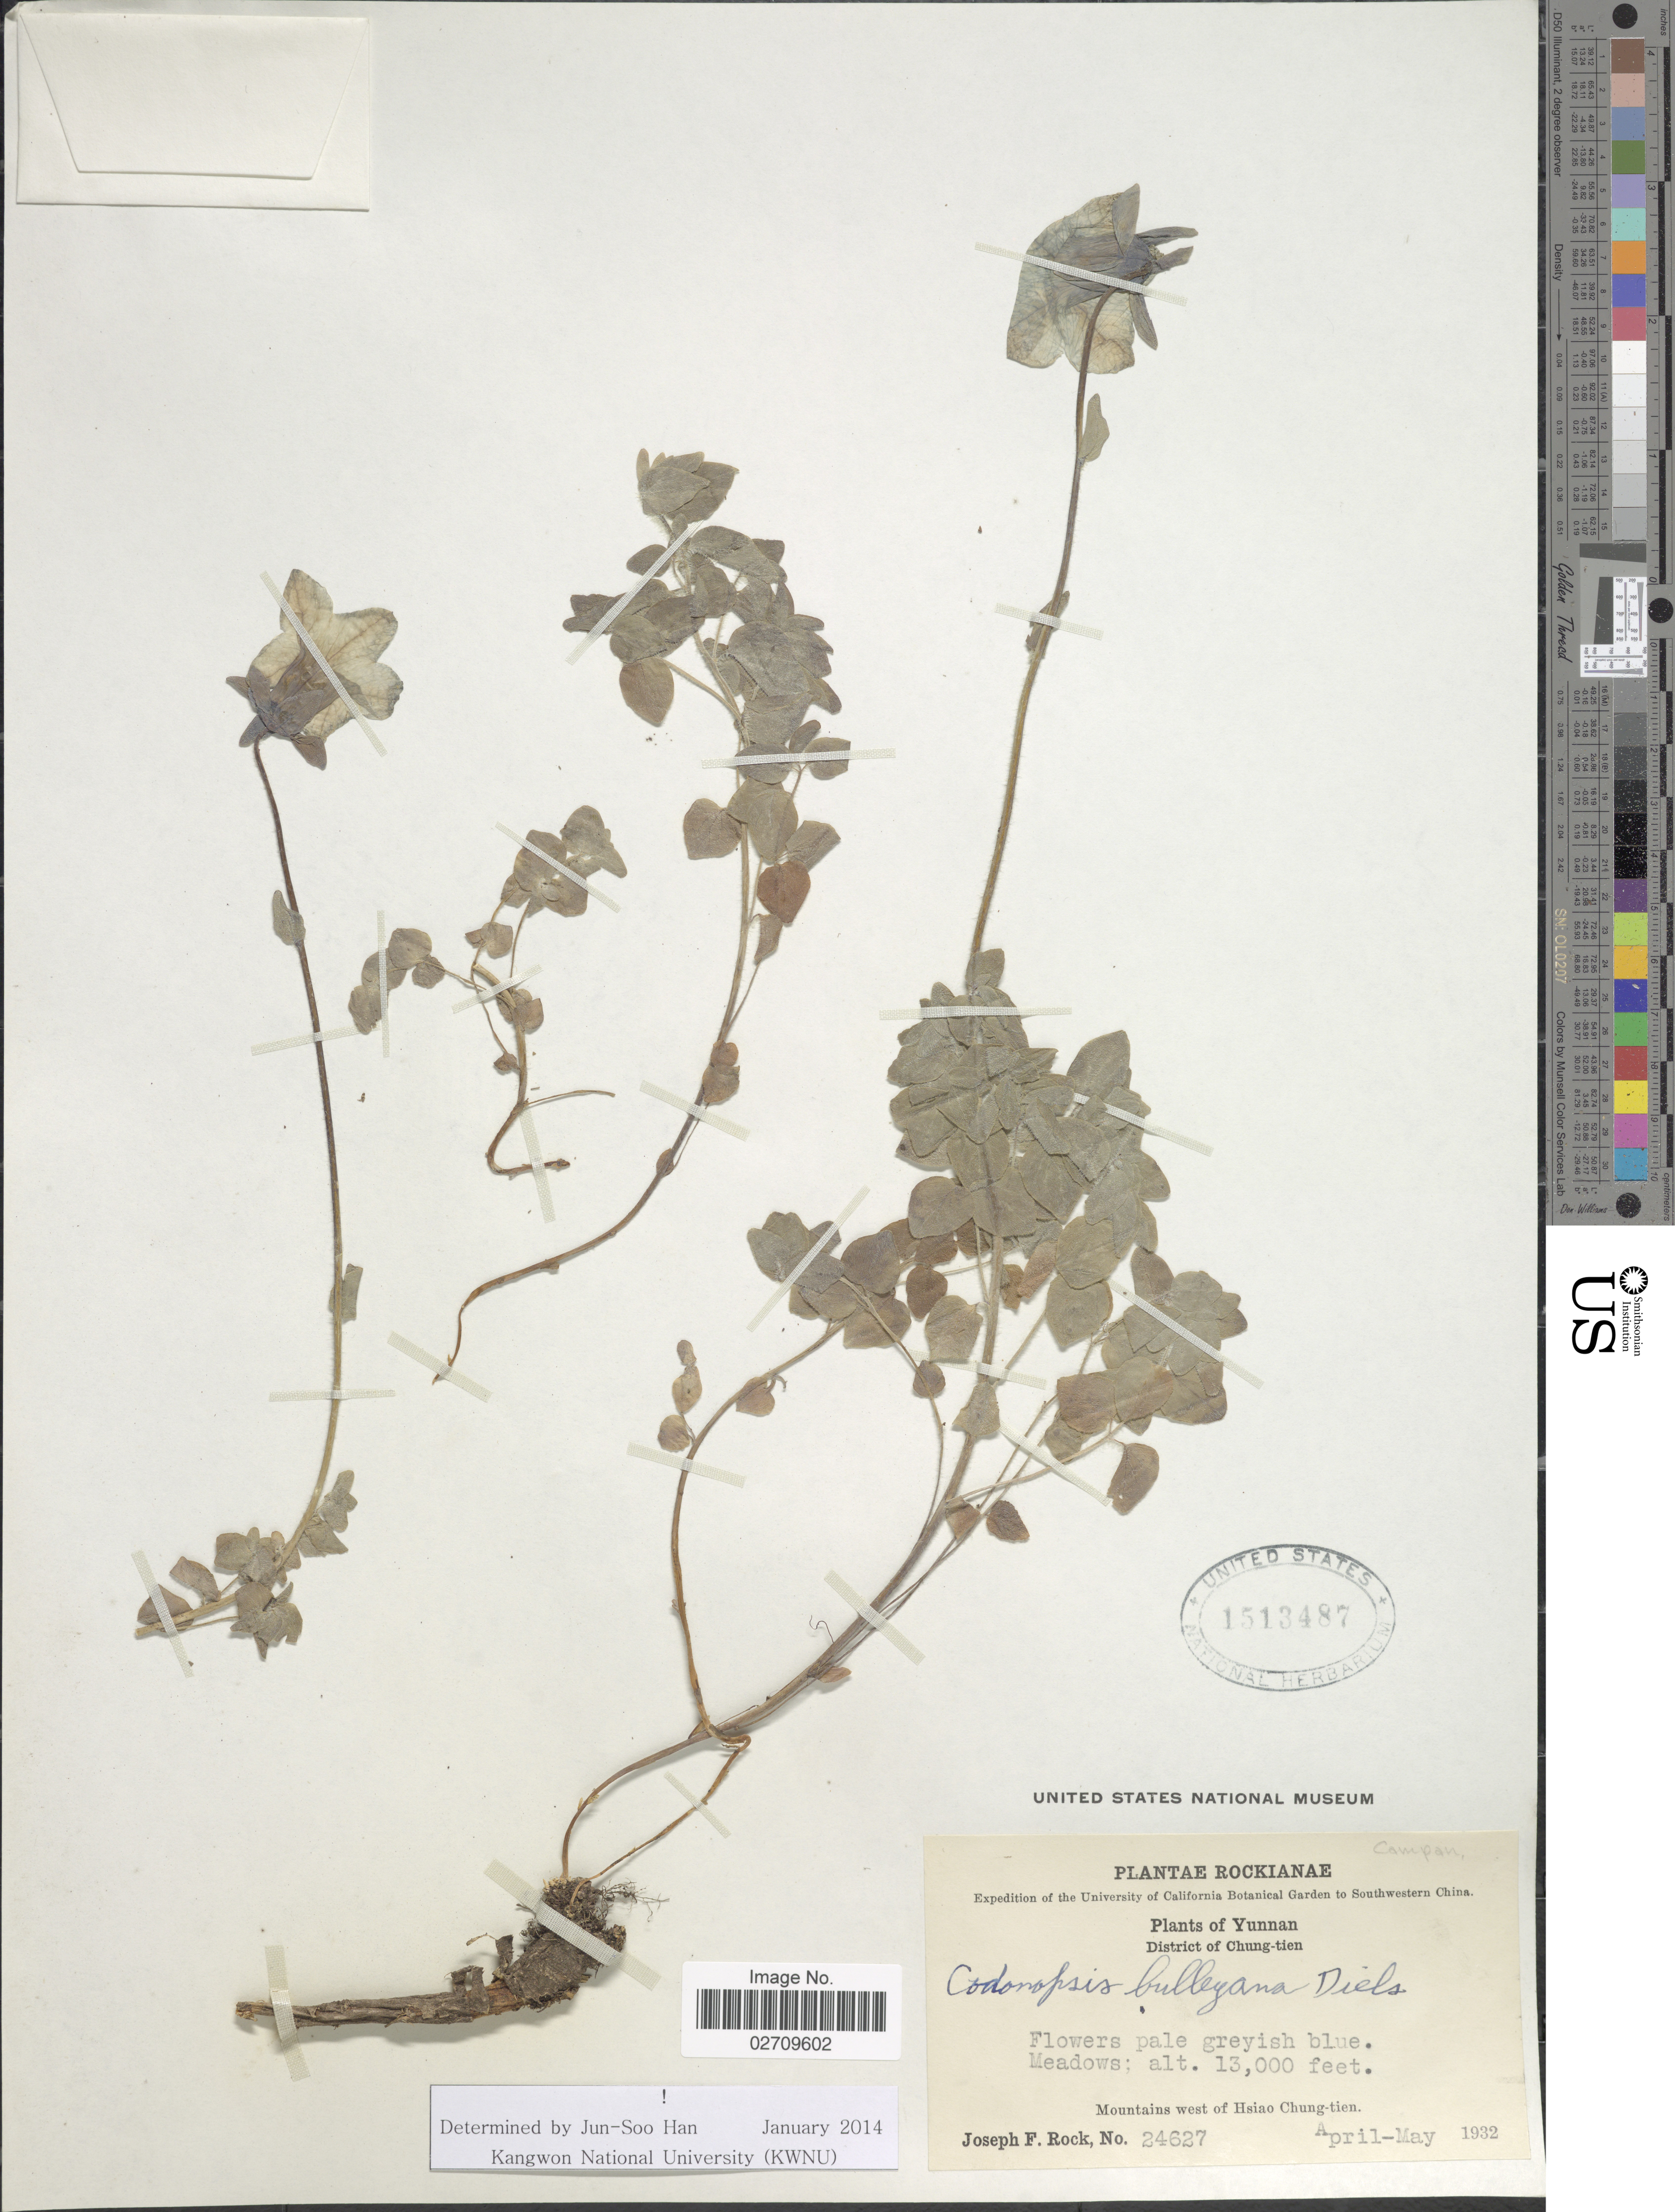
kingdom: Plantae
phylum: Tracheophyta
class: Magnoliopsida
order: Asterales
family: Campanulaceae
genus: Codonopsis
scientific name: Codonopsis bulleyana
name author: Forrest ex Diels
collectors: J. F. Rock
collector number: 24627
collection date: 1932-04/1932-05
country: China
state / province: Yunnan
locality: Rockianae, District of Chung-tien, Mountains west of Hsiao Chung-tien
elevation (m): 3962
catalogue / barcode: US 1513487